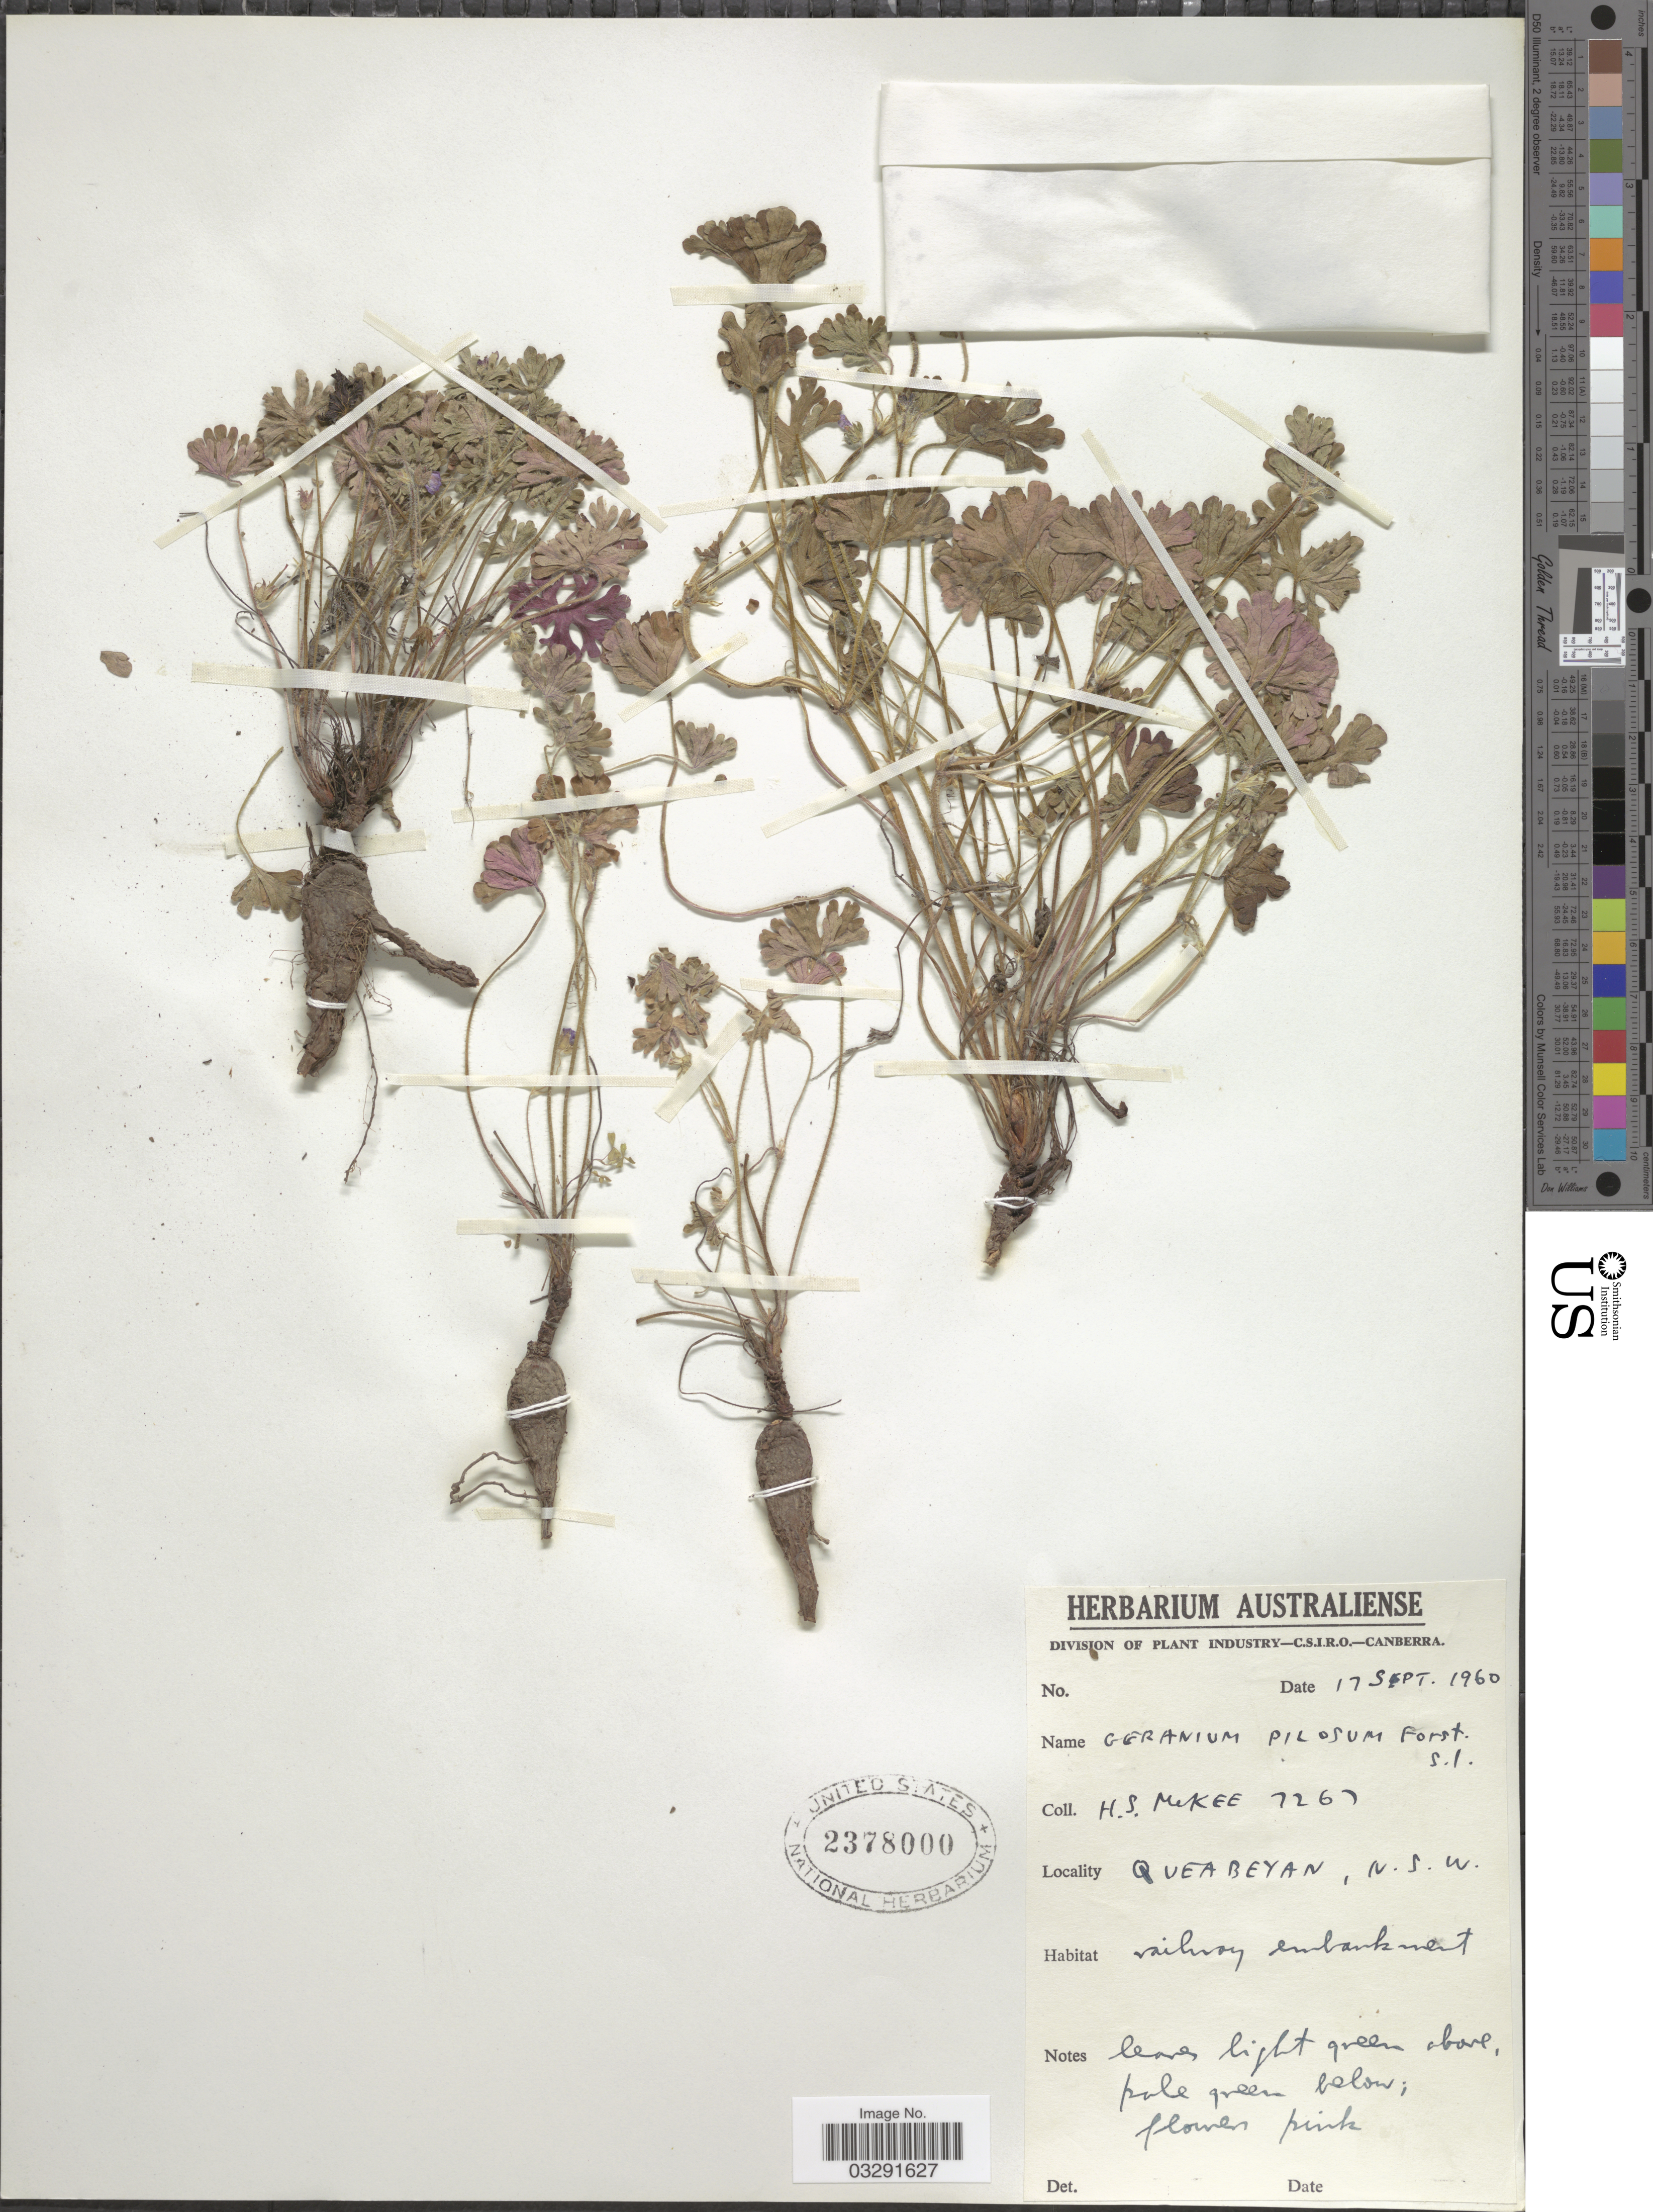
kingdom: Plantae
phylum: Tracheophyta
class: Magnoliopsida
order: Geraniales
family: Geraniaceae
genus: Geranium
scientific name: Geranium pilosum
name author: Cav.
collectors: Mukee, H.S.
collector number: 7267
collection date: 1960-09-17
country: Australia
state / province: New South Wales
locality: Queabeyan.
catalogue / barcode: US 2378000